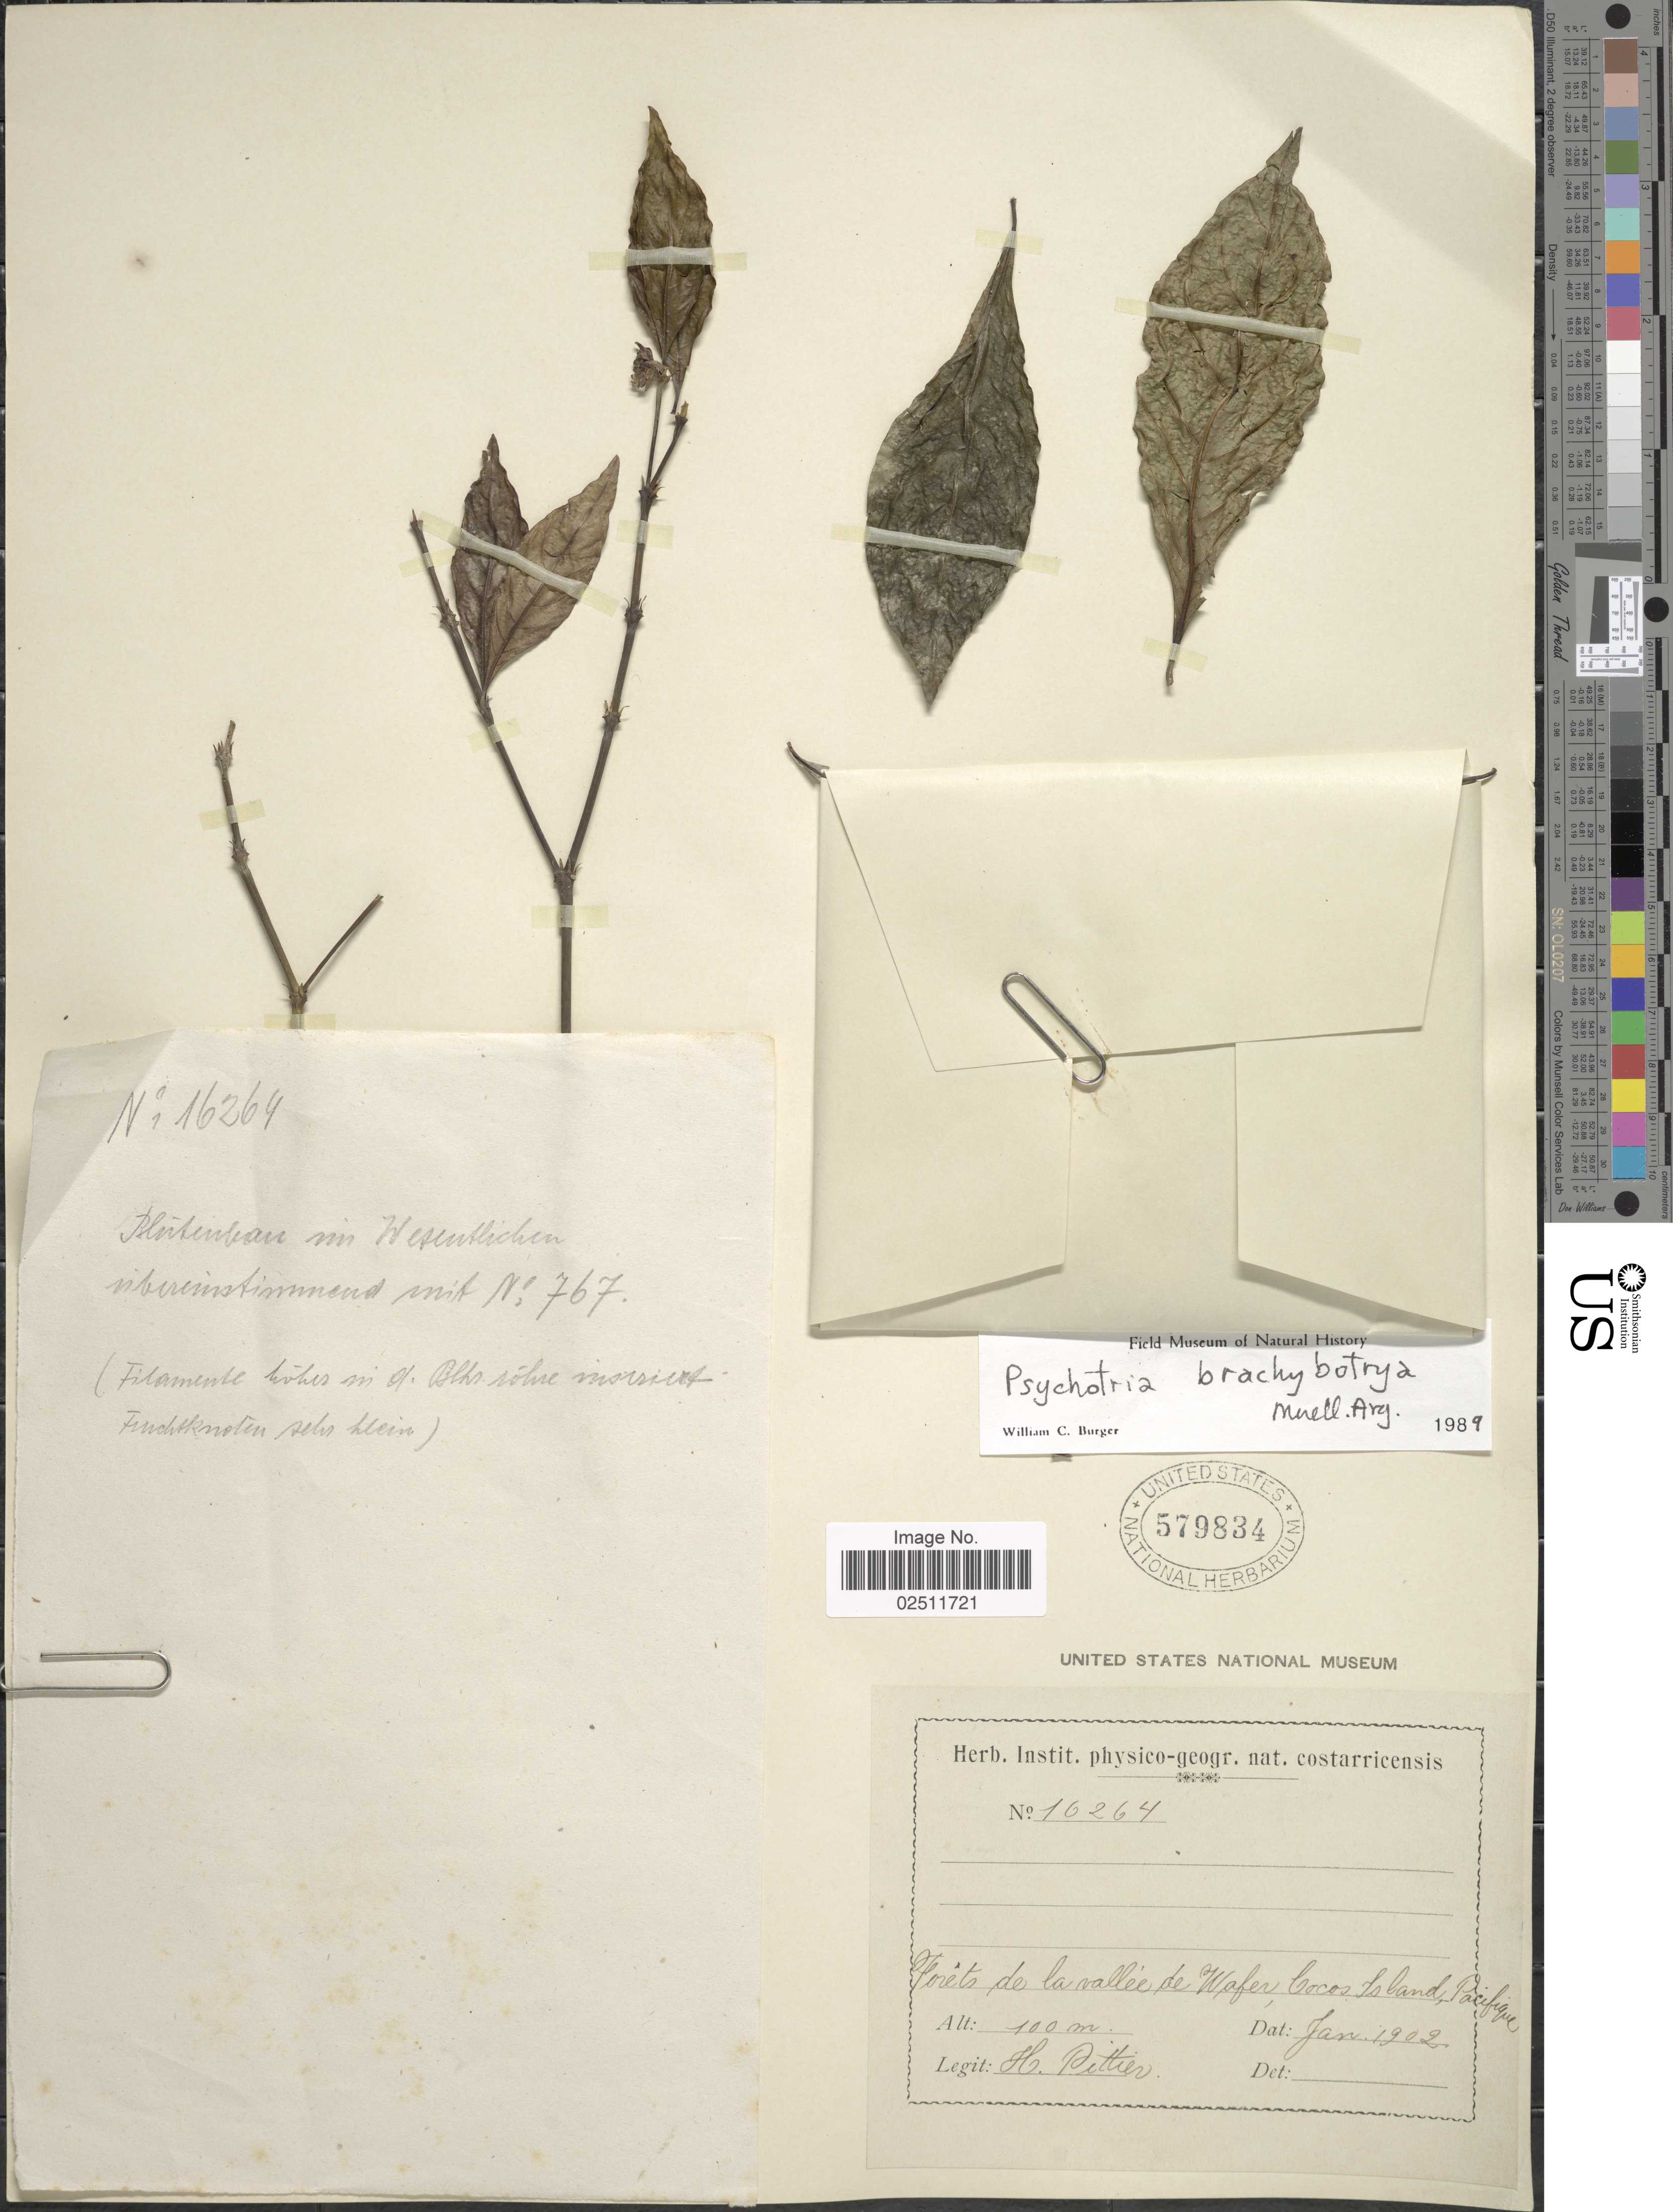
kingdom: Plantae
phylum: Tracheophyta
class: Magnoliopsida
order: Gentianales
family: Rubiaceae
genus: Psychotria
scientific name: Psychotria brachybotrya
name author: Müll. Arg.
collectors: H. F. Pittier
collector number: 16264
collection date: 1902-01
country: Costa Rica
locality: Forets de la vallée de Wafer, Cocos Island, Pacifique.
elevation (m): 100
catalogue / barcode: US 579834